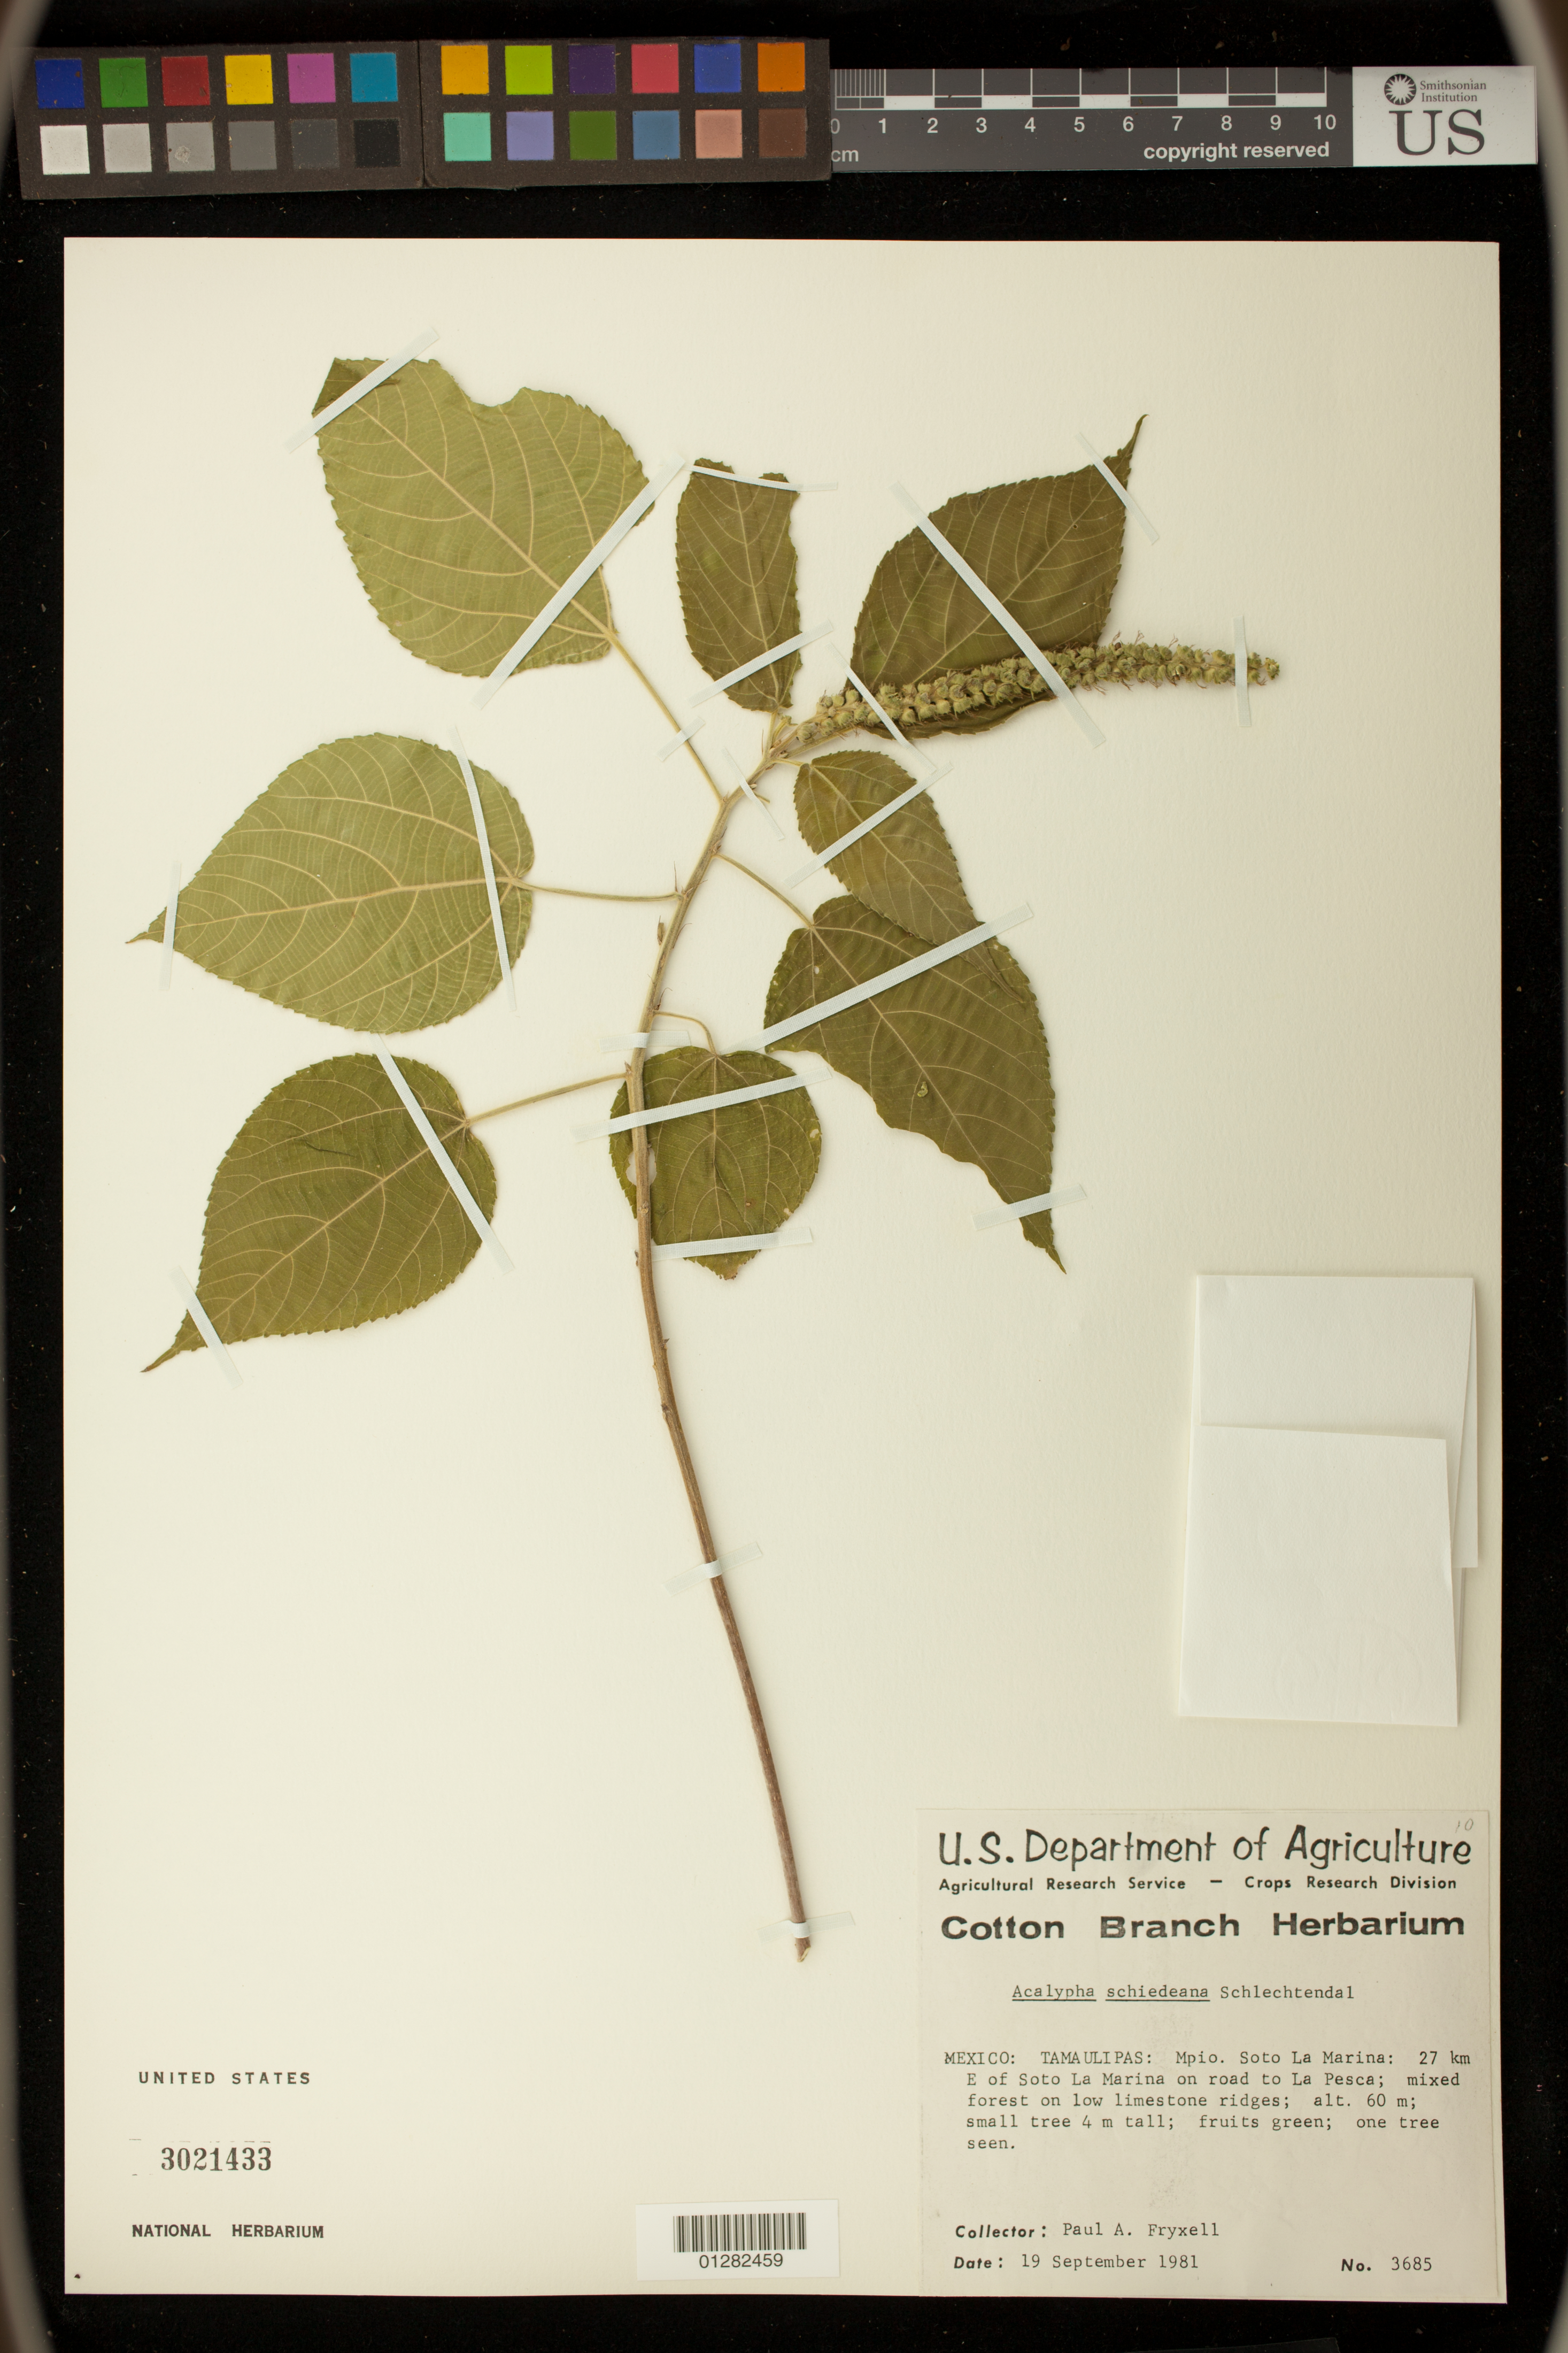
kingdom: Plantae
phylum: Tracheophyta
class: Magnoliopsida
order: Malpighiales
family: Euphorbiaceae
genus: Acalypha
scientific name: Acalypha schiedeana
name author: Schltdl.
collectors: P. A. Fryxell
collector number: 3685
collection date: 1981-09-19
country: Mexico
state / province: Tamaulipas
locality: Mpio. Soto La Marina: 27 km E of Soto La Marina on road to La Pesca; mixed forest on low limestone ridges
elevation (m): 60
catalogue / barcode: US 3021433